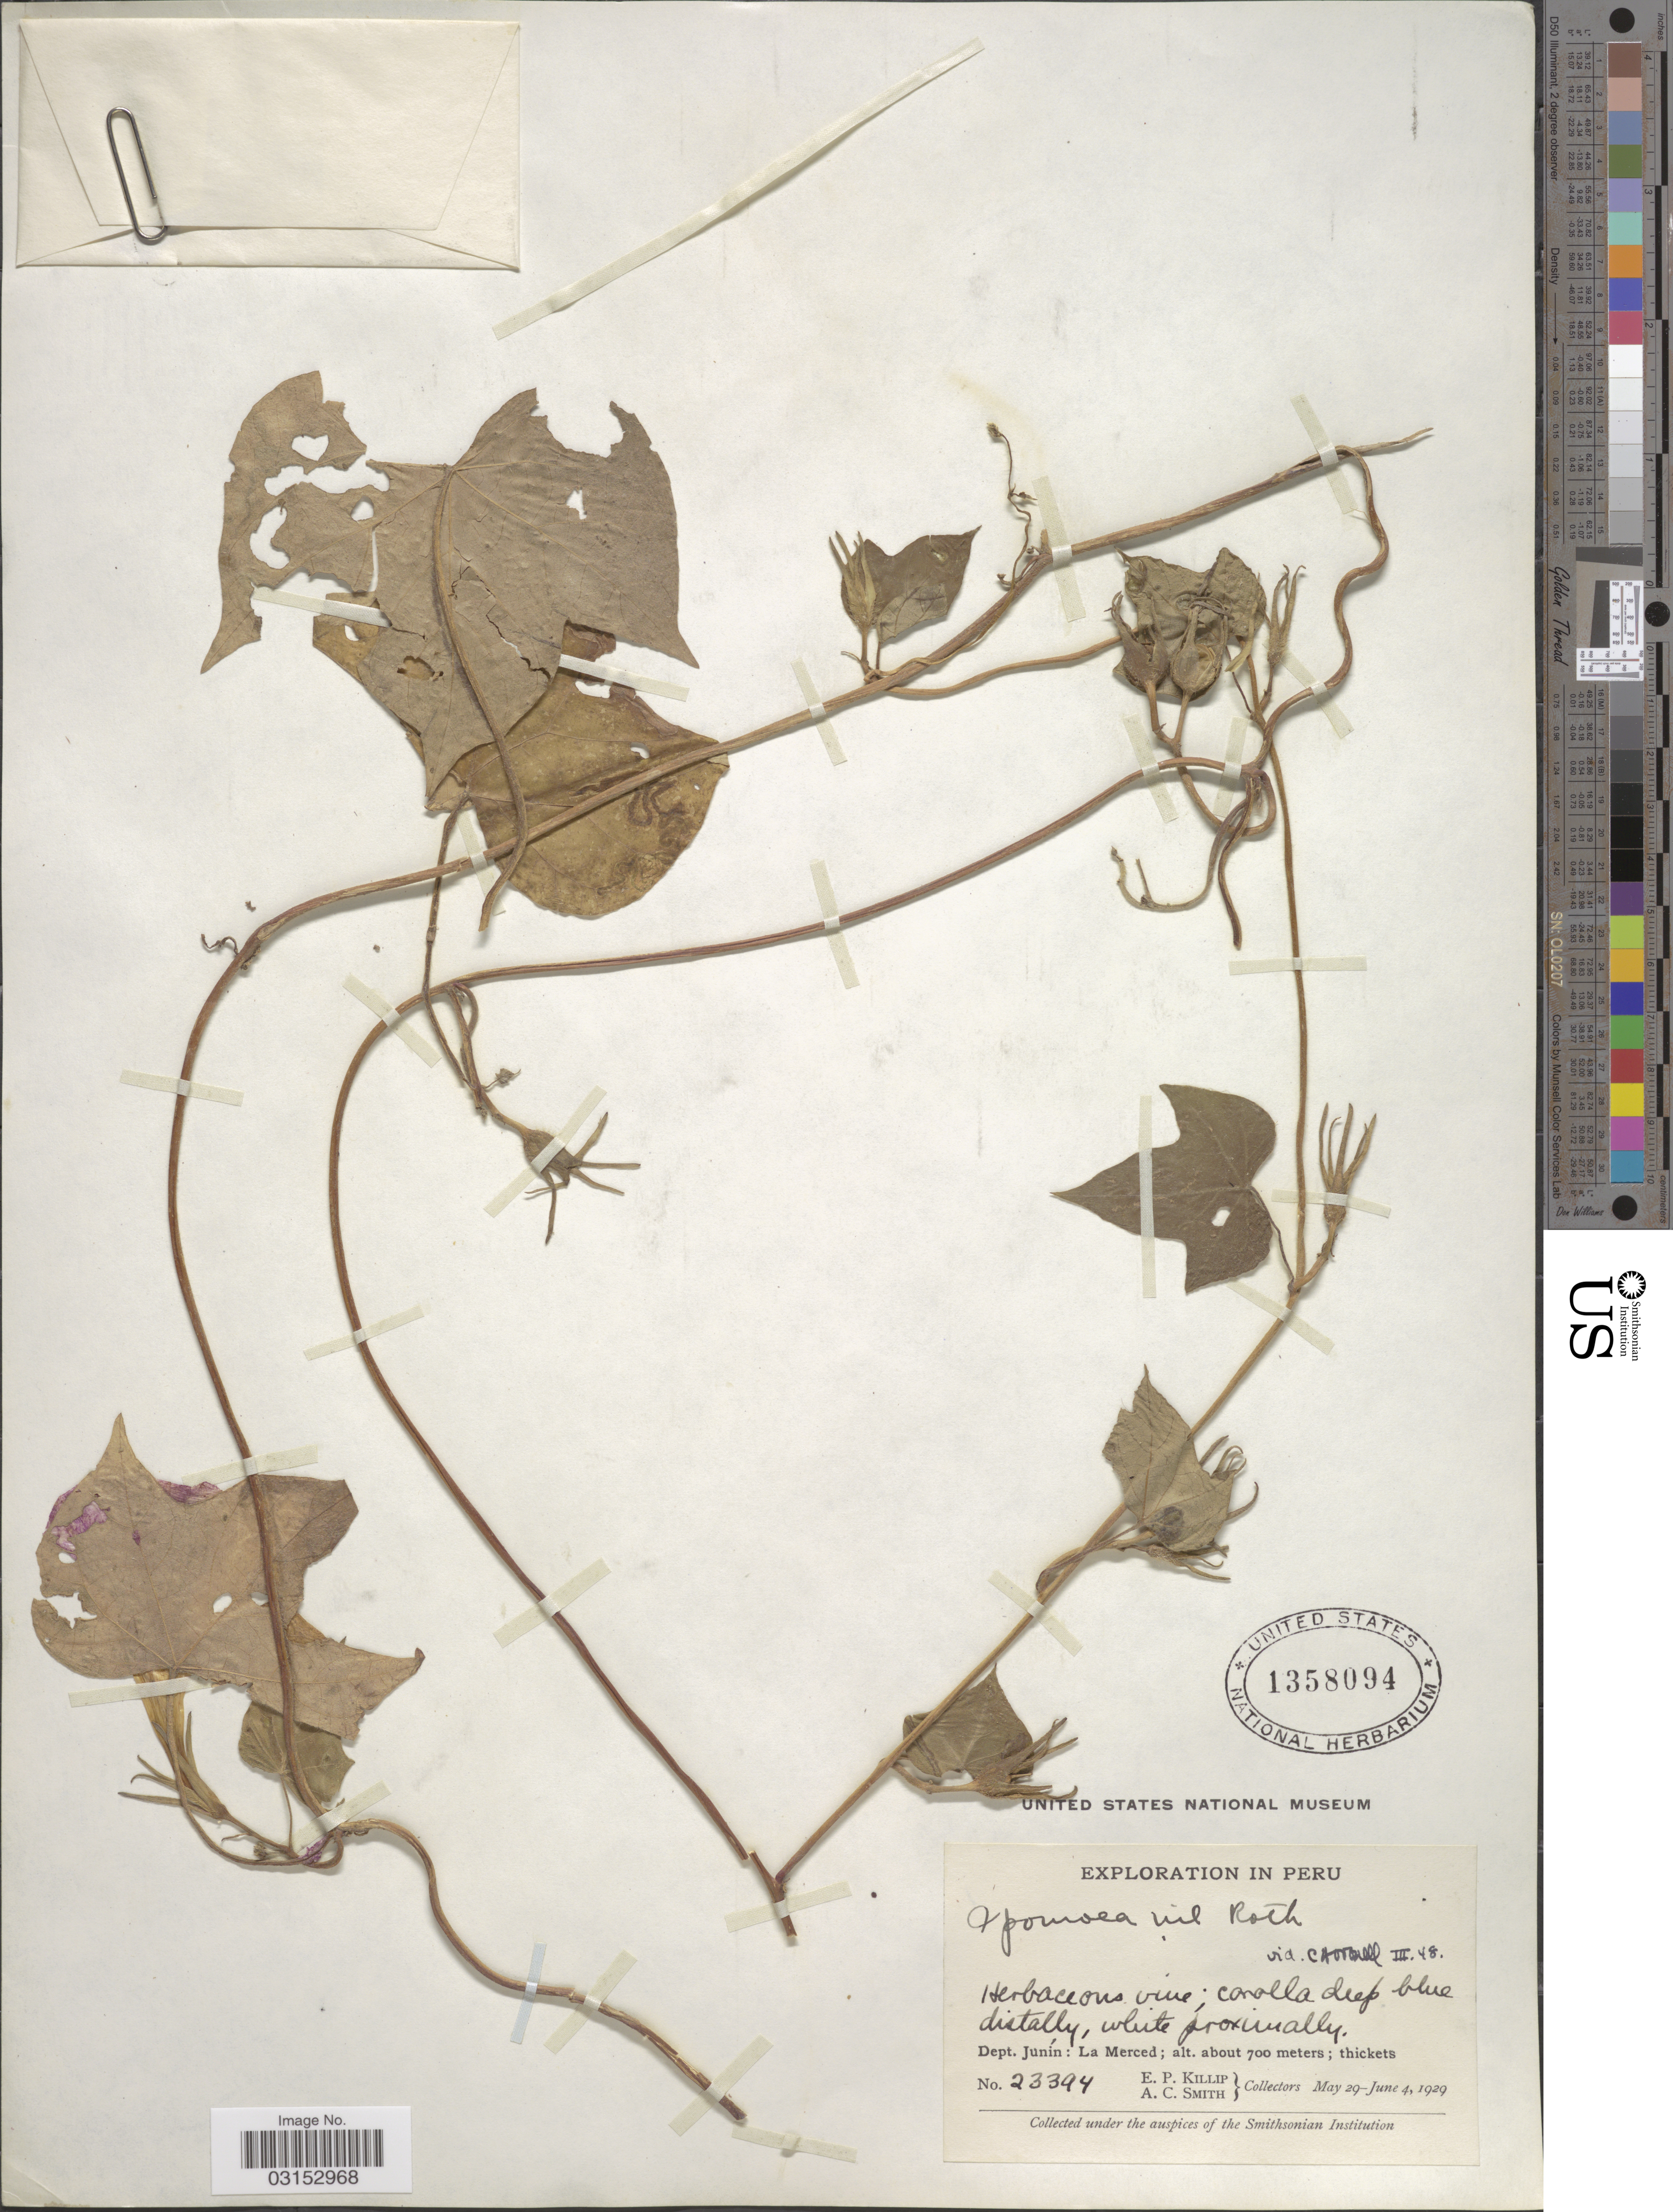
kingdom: Plantae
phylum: Tracheophyta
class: Magnoliopsida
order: Solanales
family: Convolvulaceae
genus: Ipomoea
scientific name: Ipomoea nil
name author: (L.) Roth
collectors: E. P. Killip & A. C. Smith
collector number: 23394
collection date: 1929-05-29/1929-06-04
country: Peru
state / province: Junín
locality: Dept. Junín: La Merced.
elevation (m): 700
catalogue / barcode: US 1358094